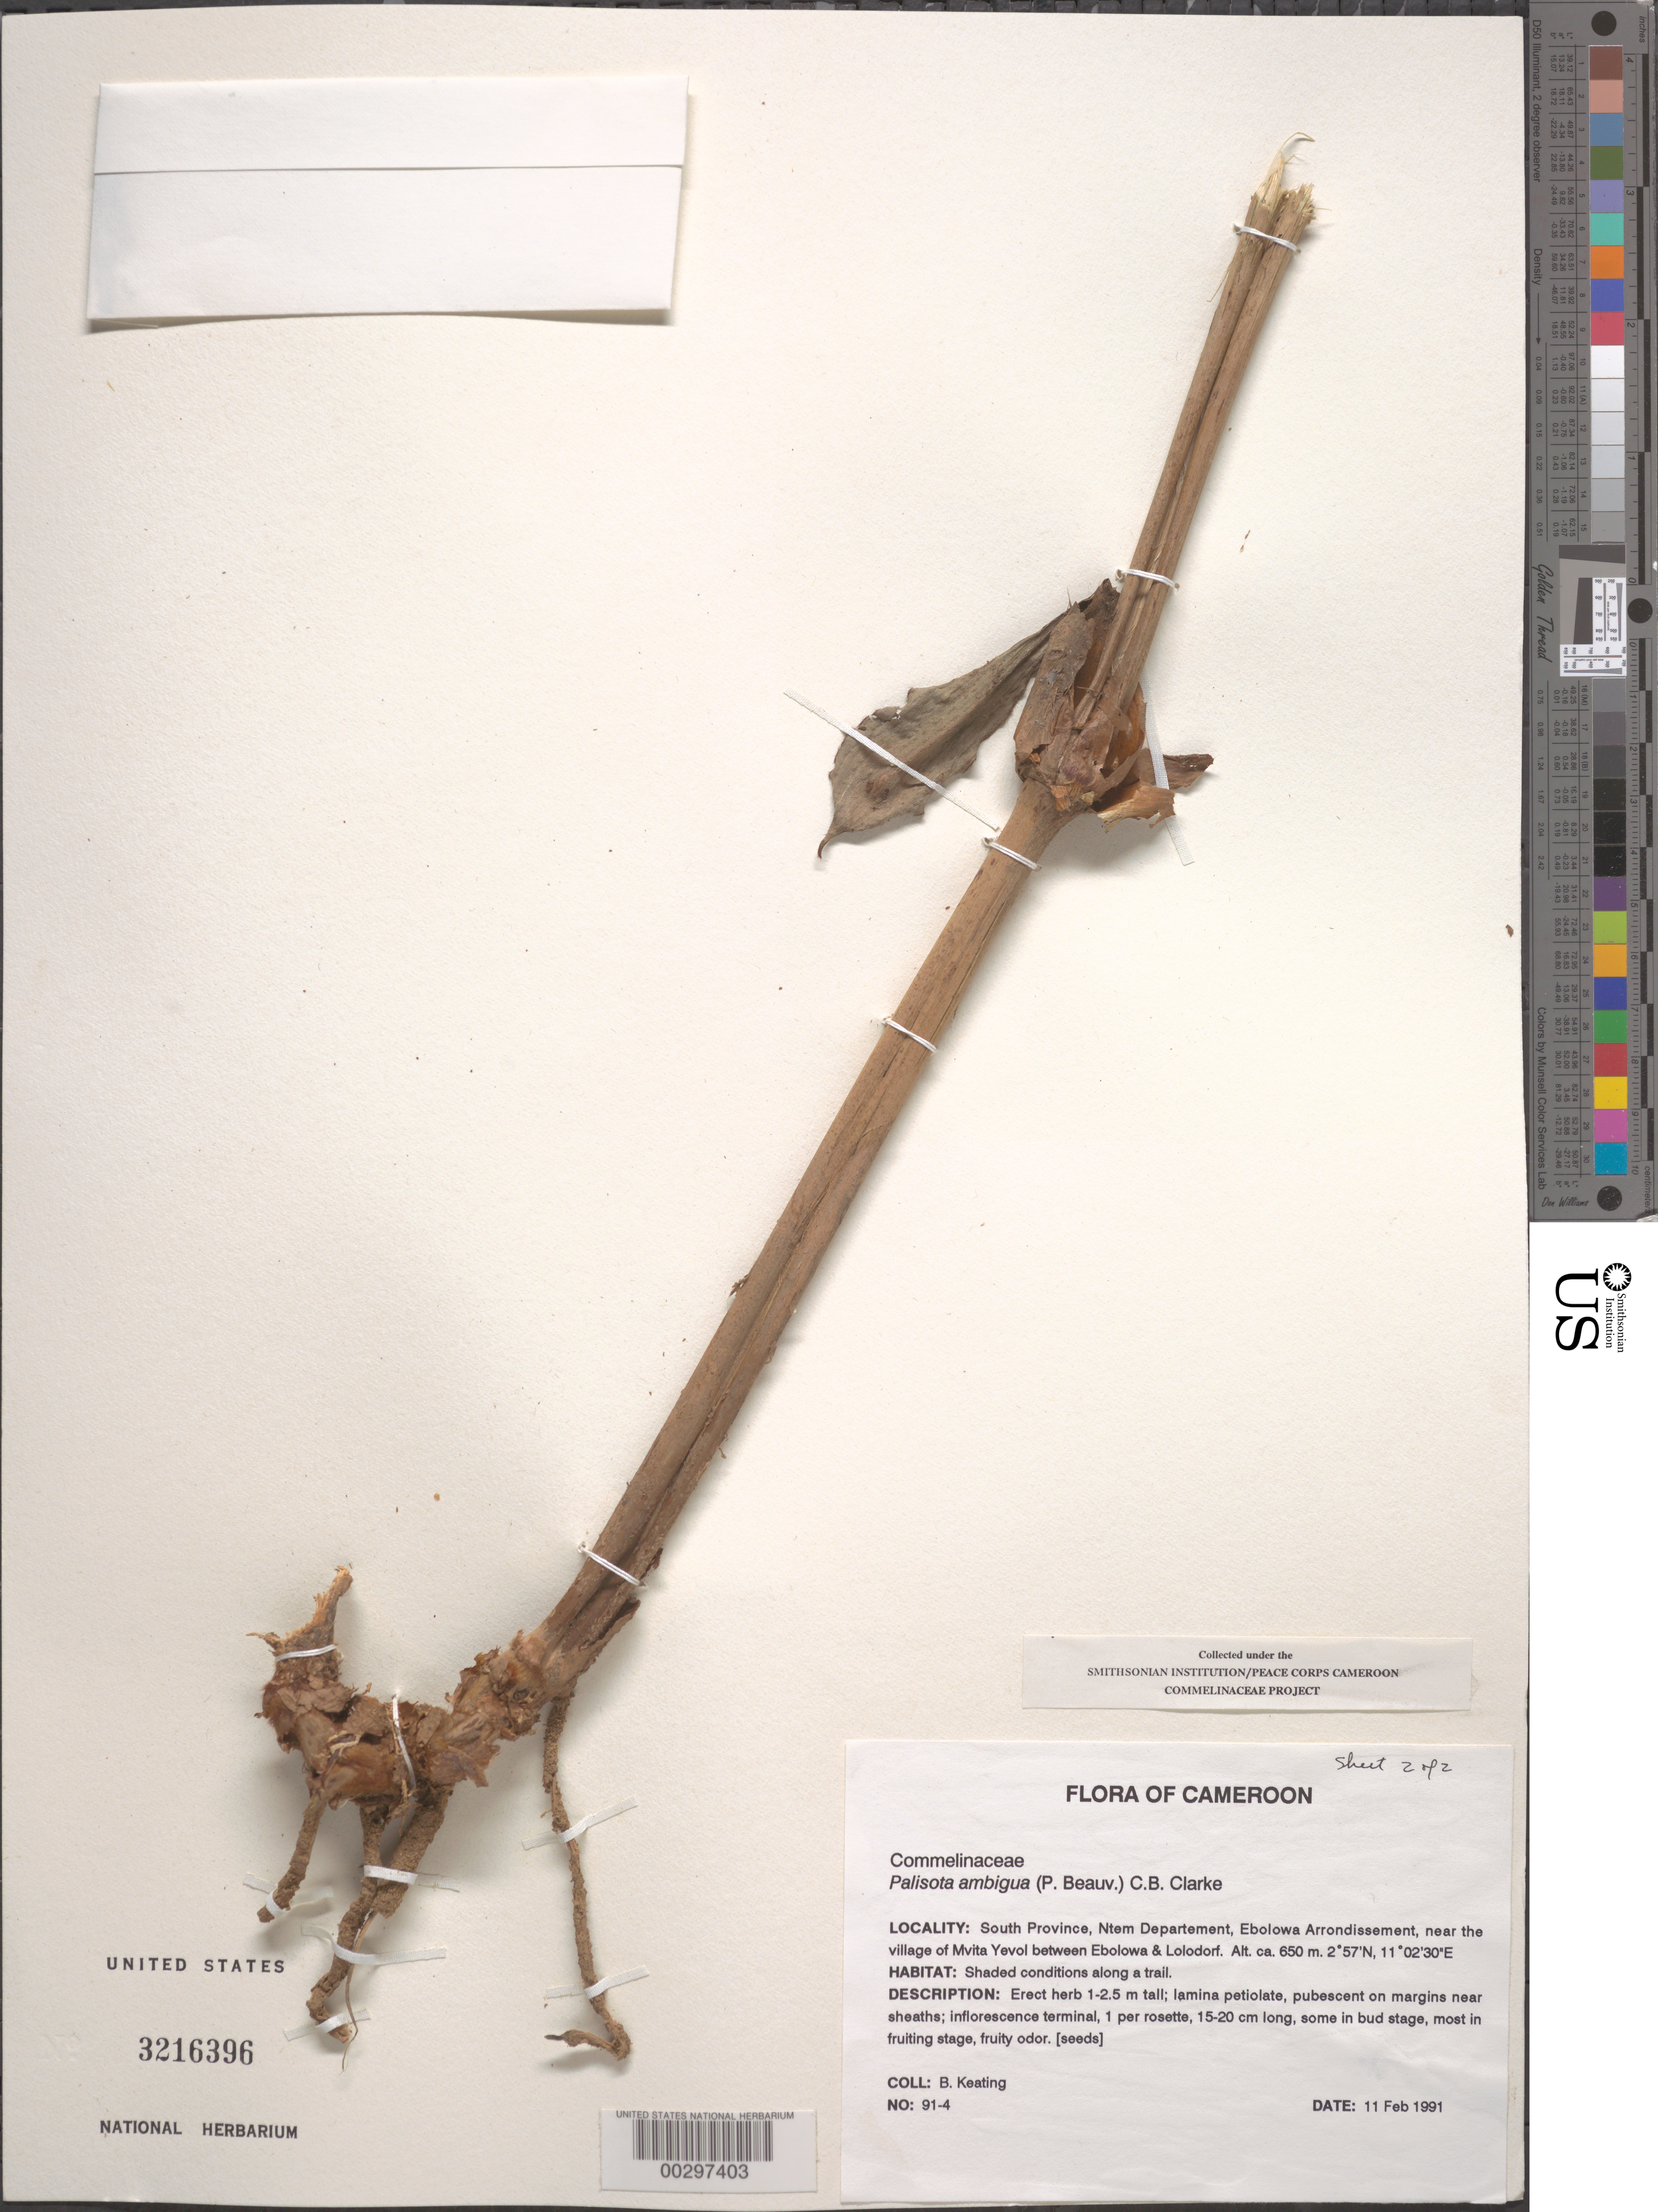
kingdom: Plantae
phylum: Tracheophyta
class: Liliopsida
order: Commelinales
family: Commelinaceae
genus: Palisota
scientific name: Palisota ambigua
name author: (P. Beauv.) C.B. Clarke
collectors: B. Keating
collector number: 91-4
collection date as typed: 11 Feb 1991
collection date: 1991-02-11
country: Cameroon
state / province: Sud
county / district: Ntem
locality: Ntem, ebolowa arrondissement, mvita yevol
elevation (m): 198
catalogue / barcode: US 3216396